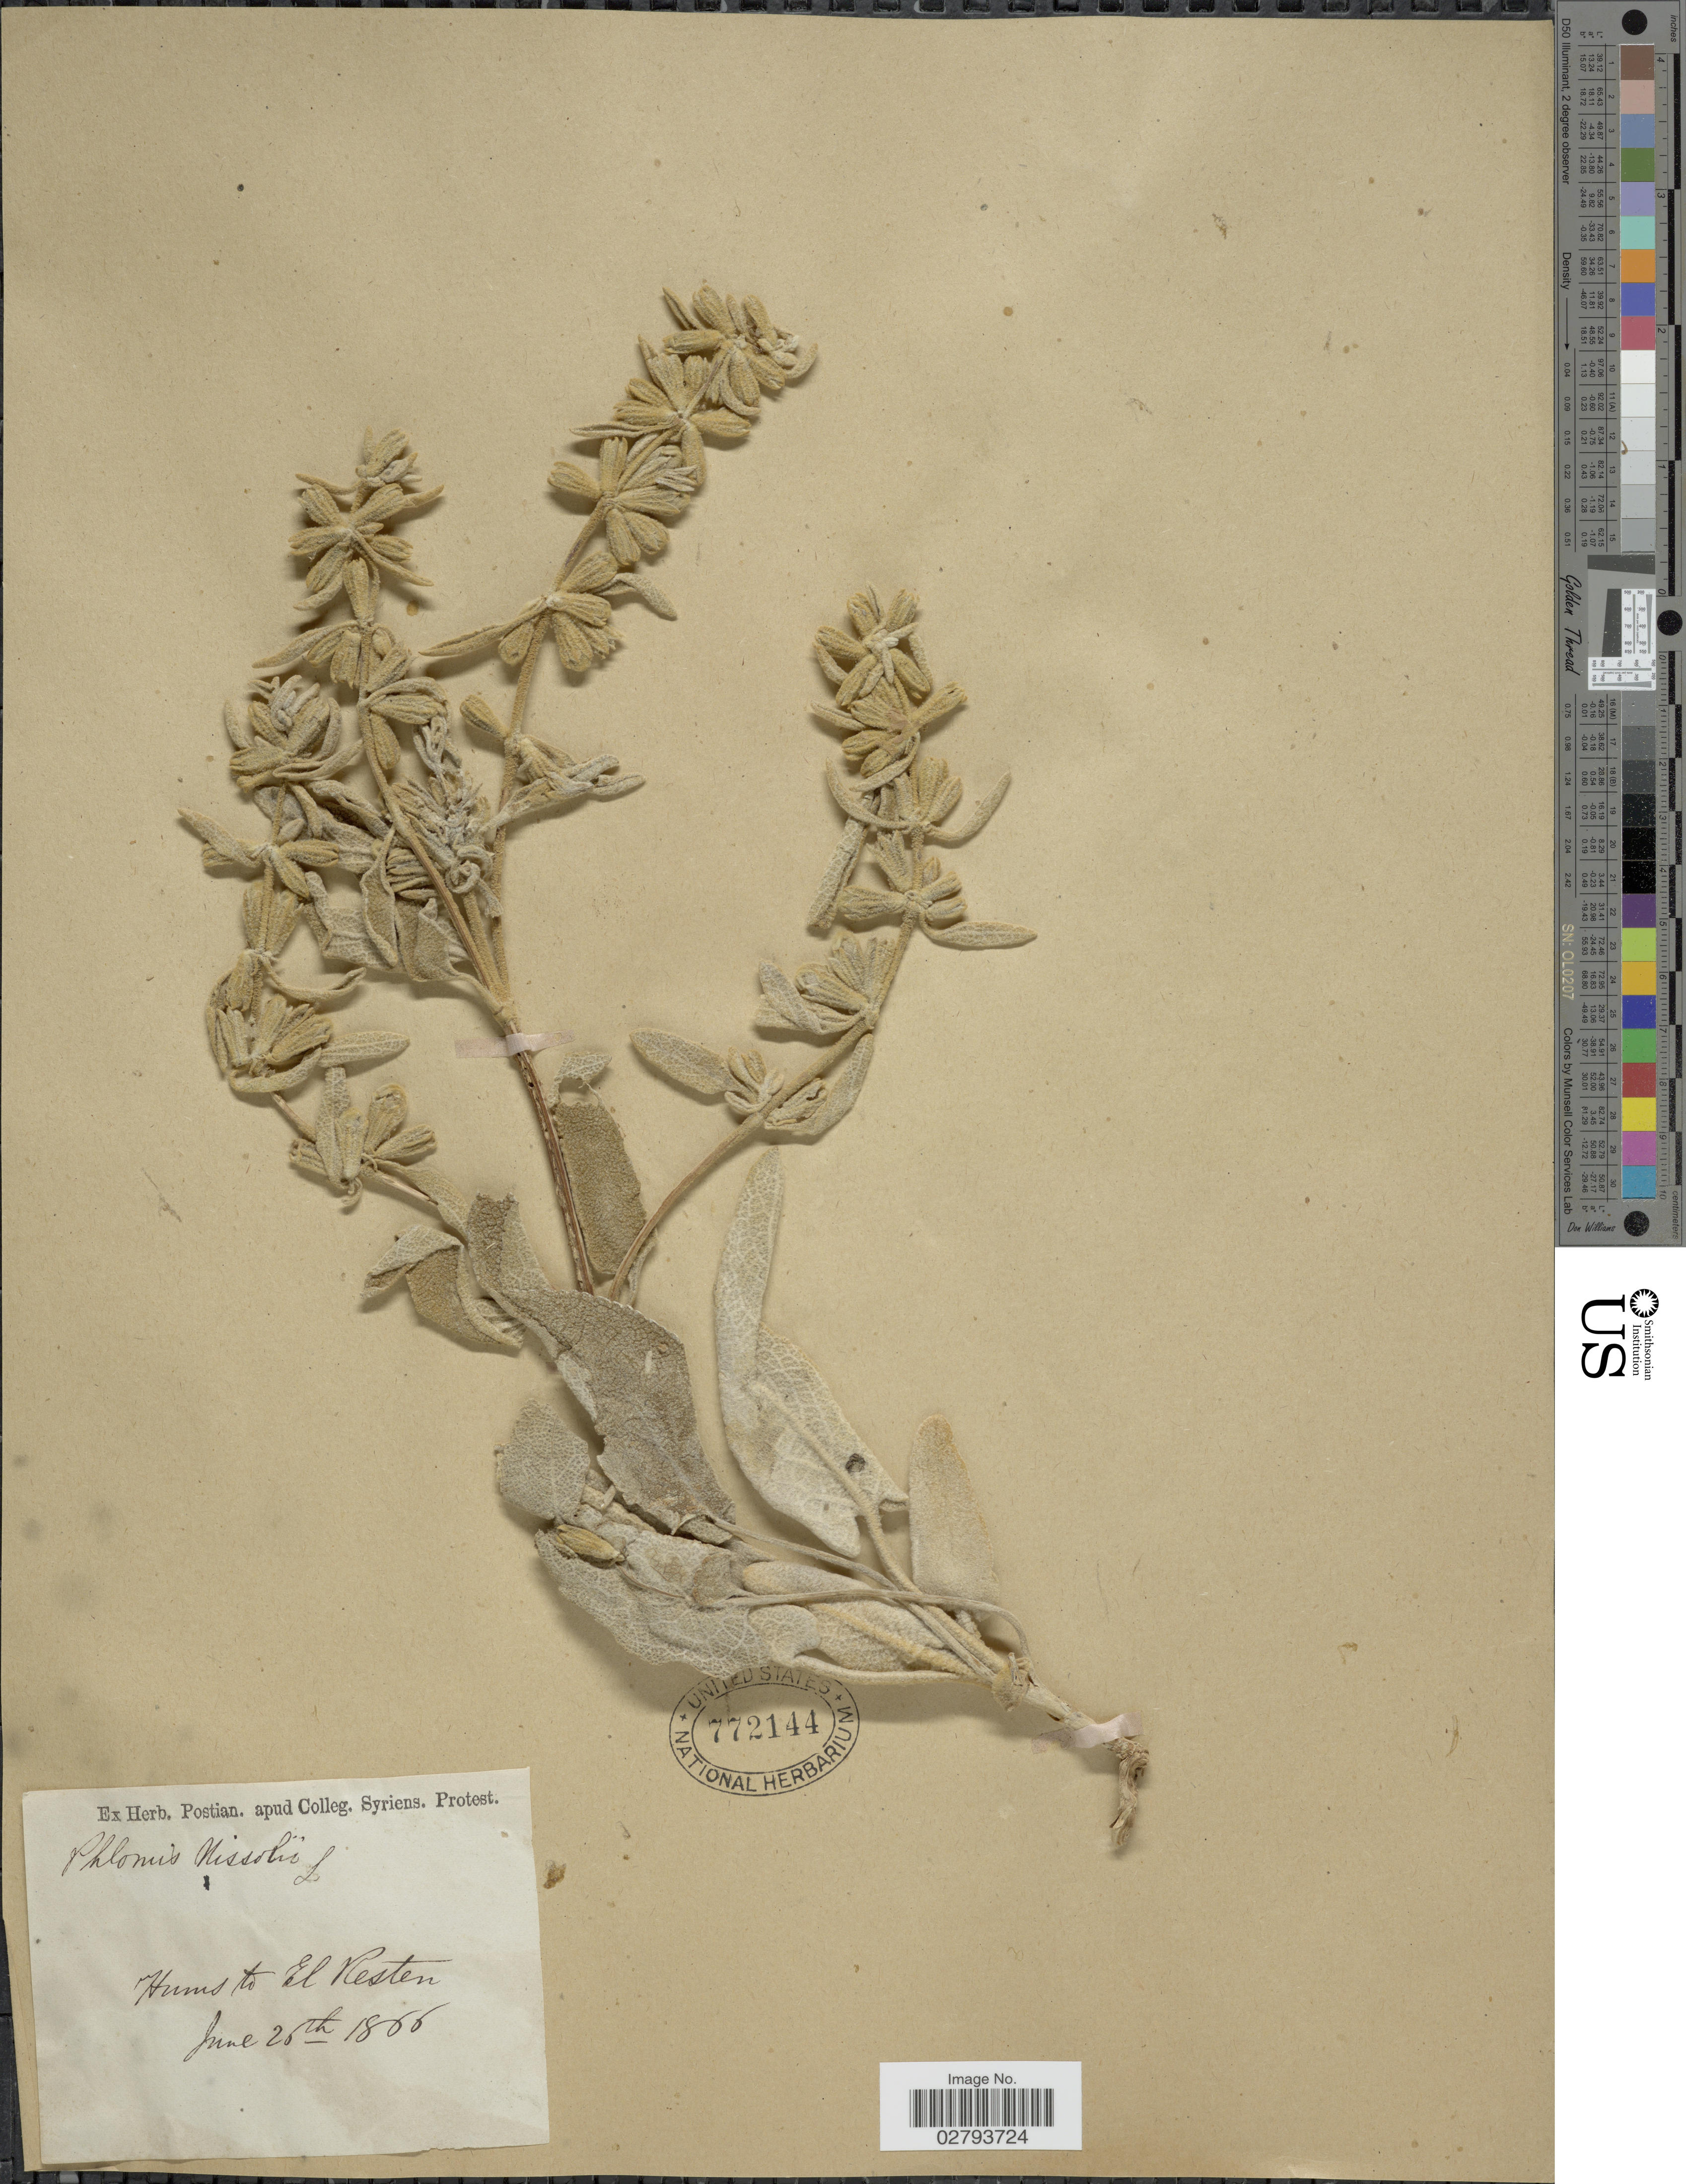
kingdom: Plantae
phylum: Tracheophyta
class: Magnoliopsida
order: Lamiales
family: Lamiaceae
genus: Phlomis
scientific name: Phlomis nissolii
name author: L.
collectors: ex herb. Postian. apud Colleg. Syriens. Protest. USE "Fannie P. A. Shepard" (10308853) AS PRIMARY COLLECTOR INSTEAD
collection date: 1866-06-26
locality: Hums to El Resten [interpreted]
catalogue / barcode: US 772144